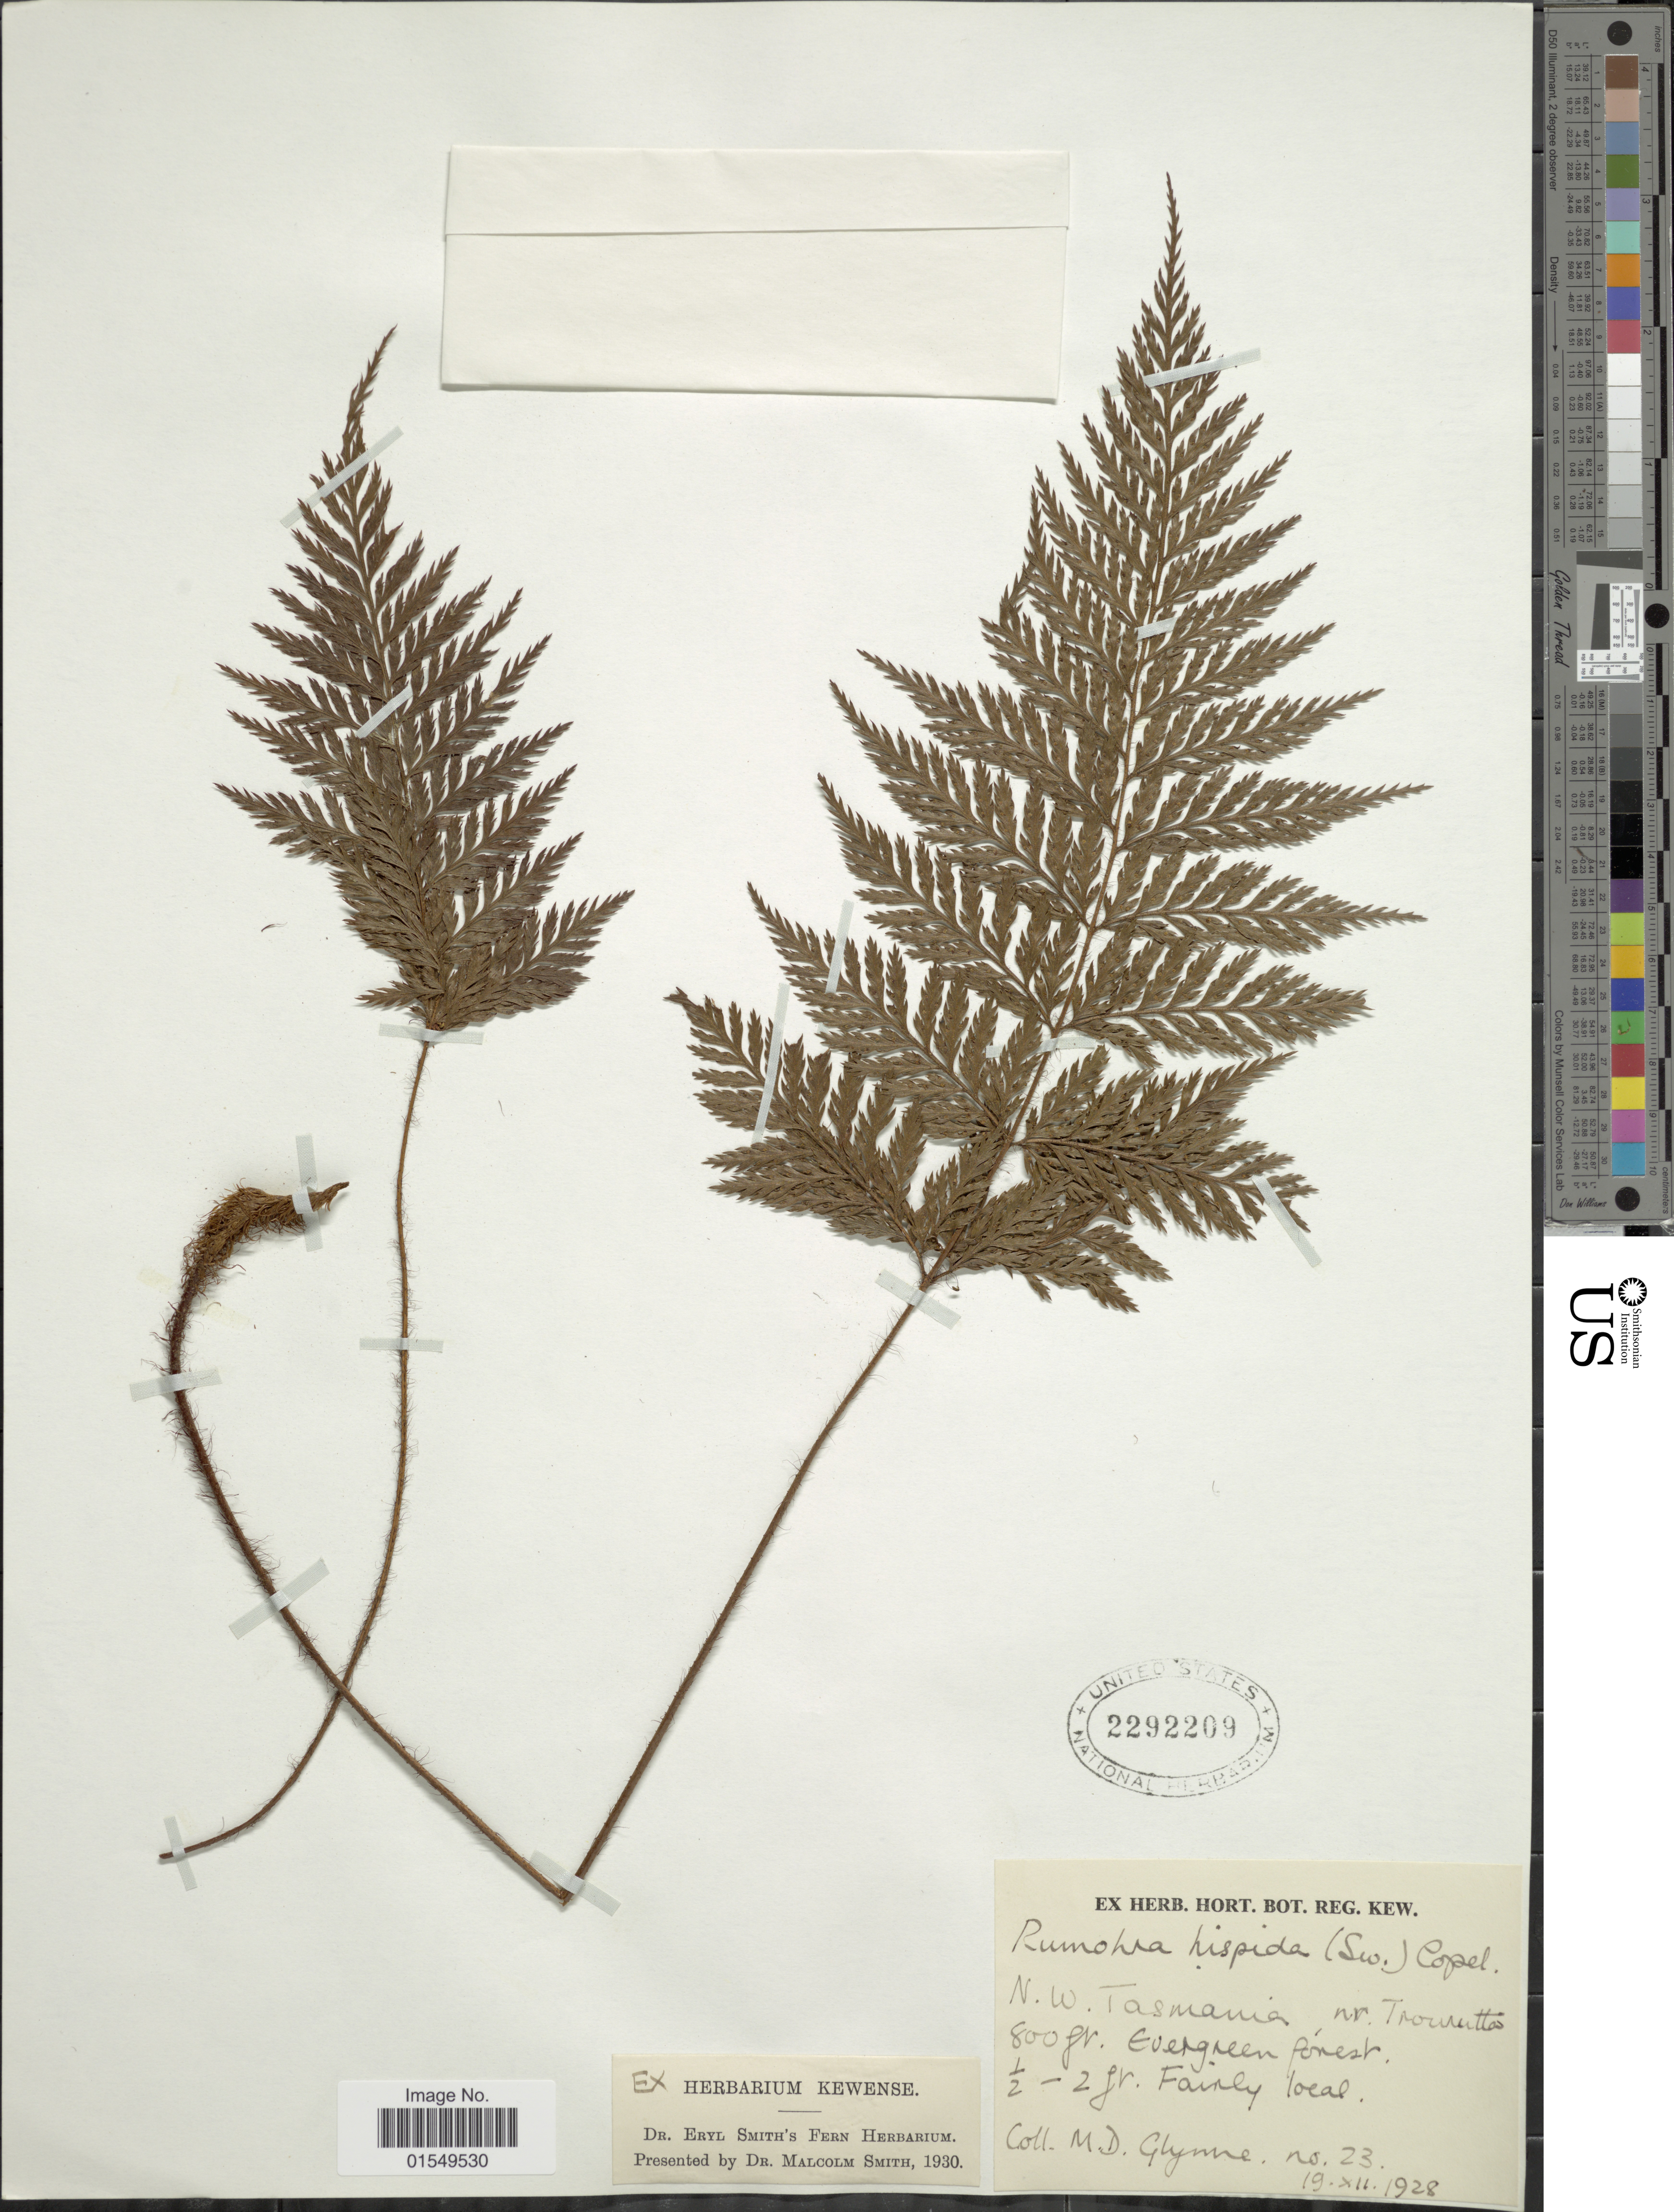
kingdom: Plantae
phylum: Tracheophyta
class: Polypodiopsida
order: Polypodiales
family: Dryopteridaceae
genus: Arachniodes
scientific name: Arachniodes hispida (Copel.) comb. ined.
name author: (Copel.)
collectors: M. Glynne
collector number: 23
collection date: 1928-12-19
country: Australia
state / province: Tasmania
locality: N.W. Tasmania, nr. Trouwutta.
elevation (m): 244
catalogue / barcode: US 2292209